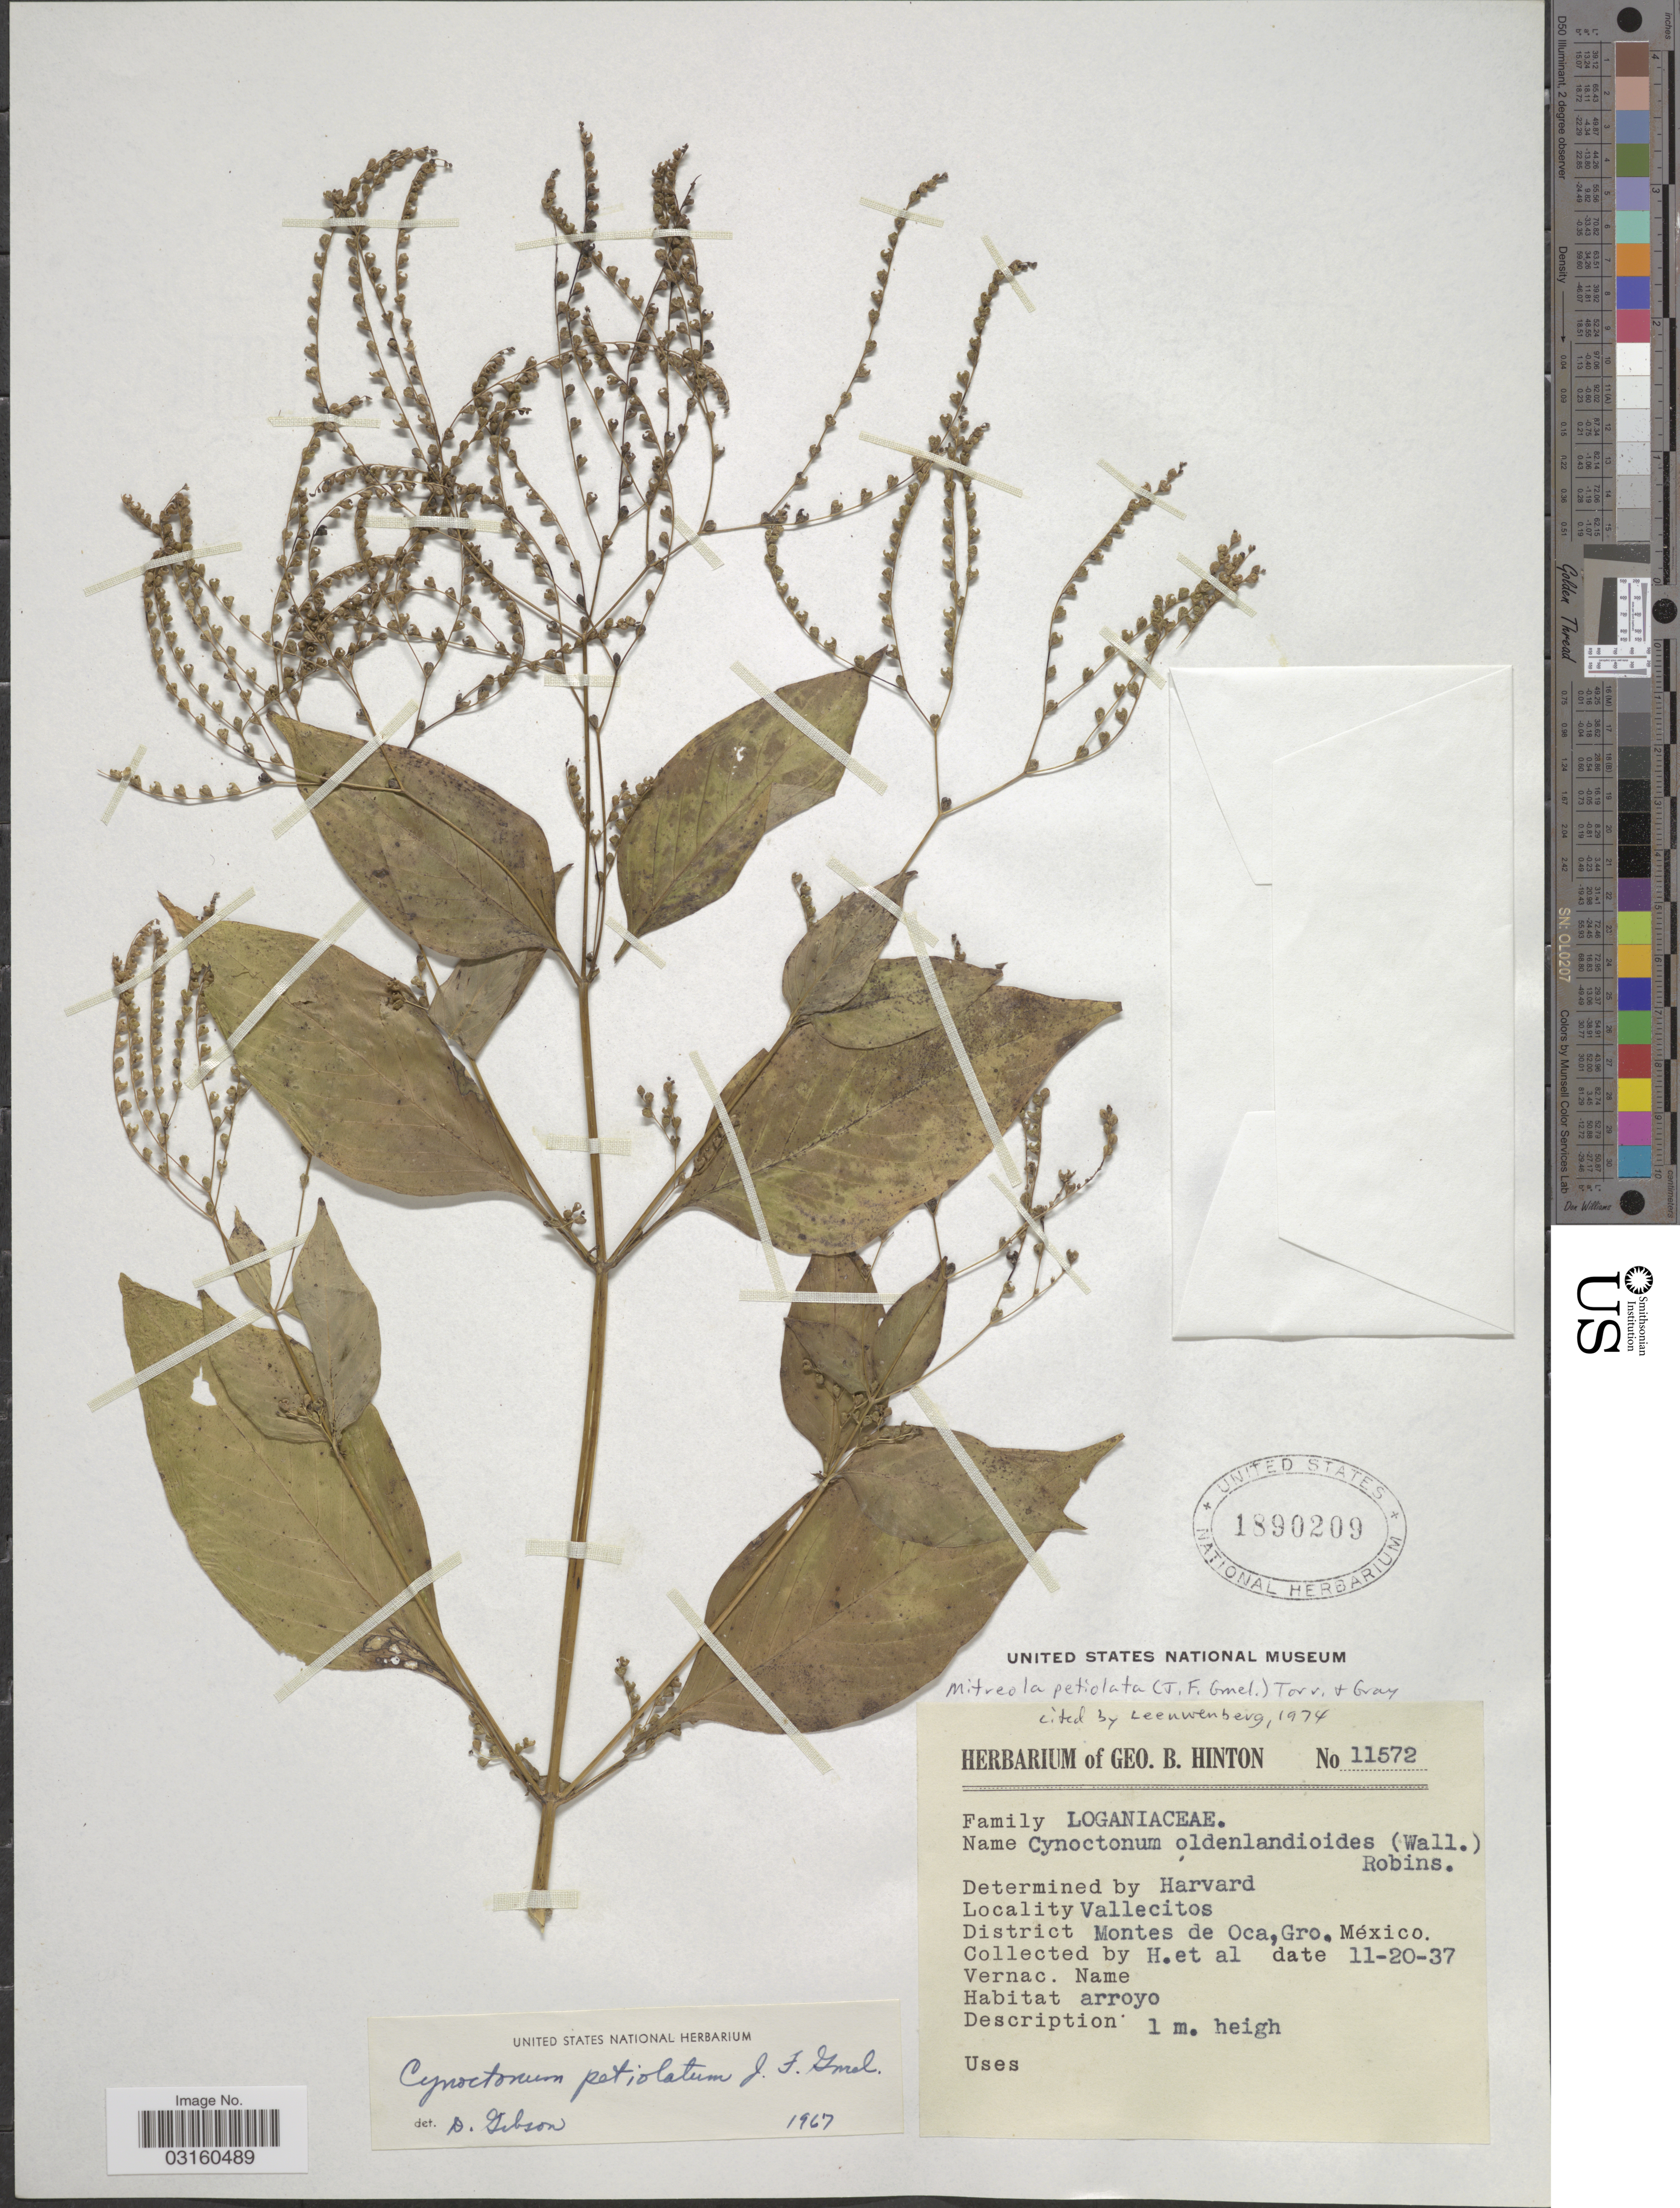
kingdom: Plantae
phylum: Tracheophyta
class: Magnoliopsida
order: Gentianales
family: Loganiaceae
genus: Mitreola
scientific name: Mitreola petiolata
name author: (J.F. Gmel.) Torr. & A. Gray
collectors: G. B. Hinton & et al.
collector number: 11572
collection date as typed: Transcribed d/m/y: 20/11/37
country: Mexico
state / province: Guerrero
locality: Vallecitos. District Montes de Oca, Gro.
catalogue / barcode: US 1890209